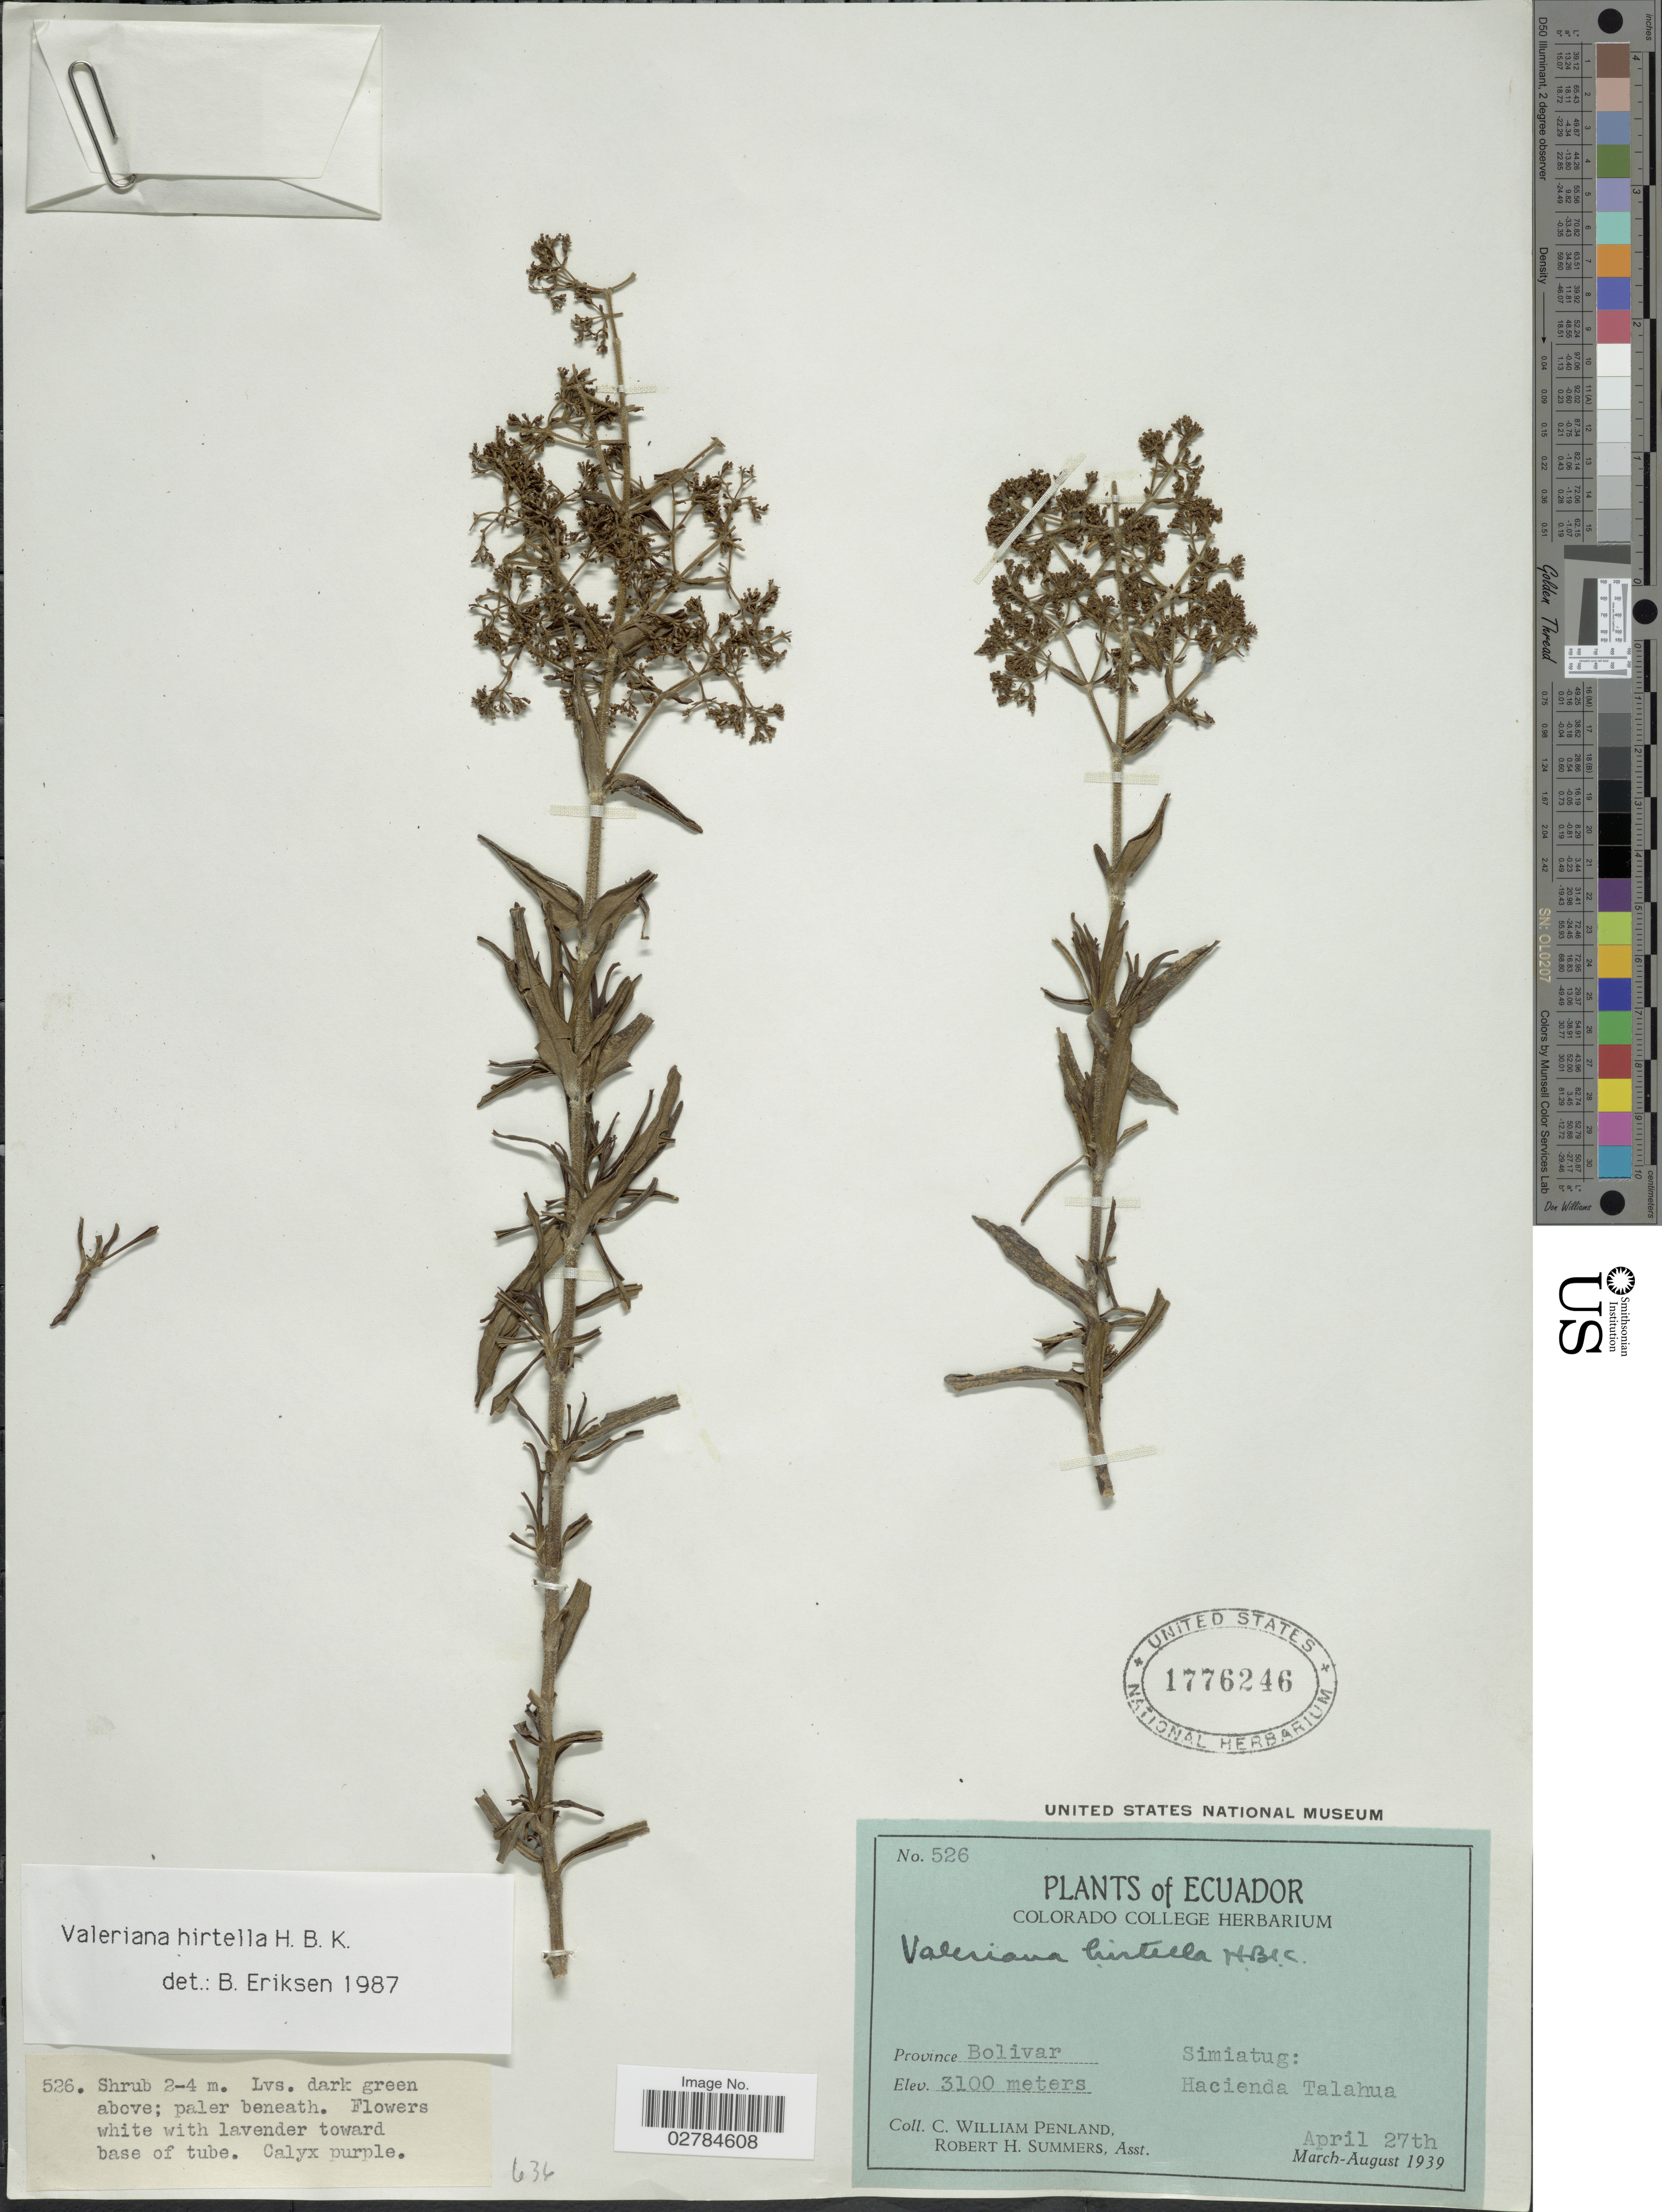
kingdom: Plantae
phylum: Tracheophyta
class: Magnoliopsida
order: Dipsacales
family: Caprifoliaceae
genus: Valeriana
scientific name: Valeriana hirtella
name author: Kunth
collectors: C. W. Penland & R. Summers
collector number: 526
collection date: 1939-04-27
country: Ecuador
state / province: Bolívar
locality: Province Bolivar, Simiatug: Hacienda Talahua.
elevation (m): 3100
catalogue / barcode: US 1776246